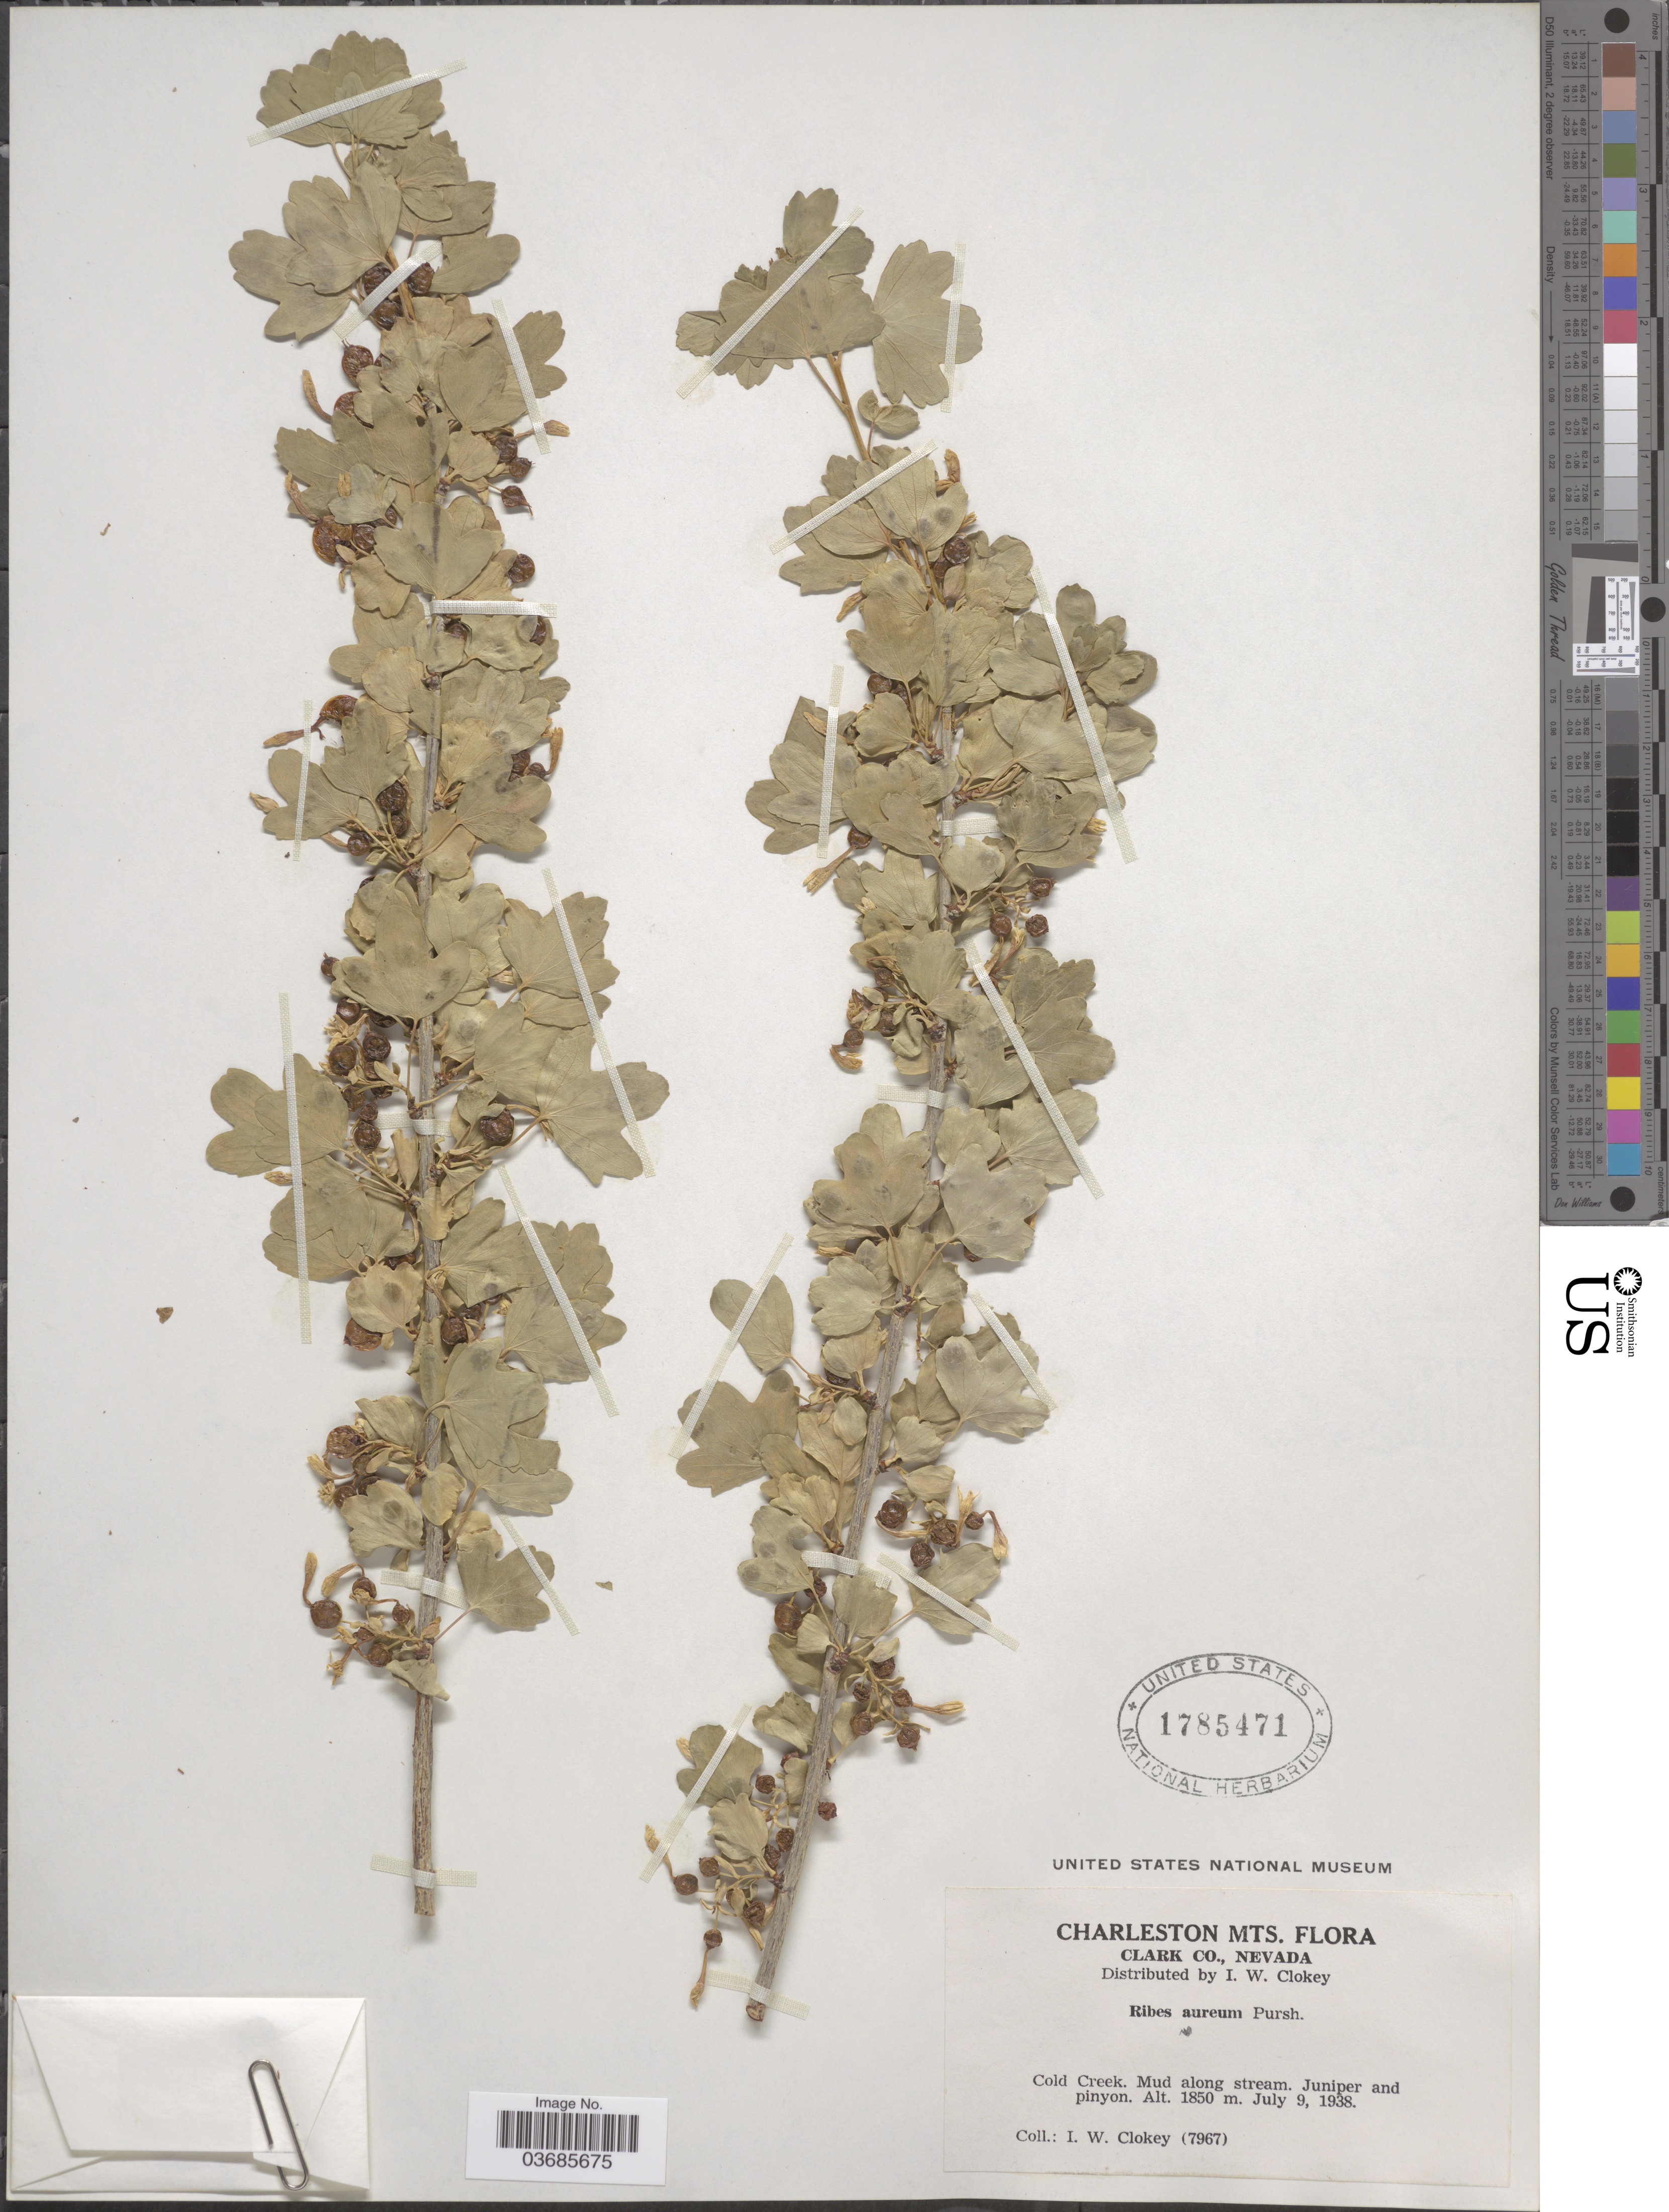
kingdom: Plantae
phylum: Tracheophyta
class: Magnoliopsida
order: Saxifragales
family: Grossulariaceae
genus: Ribes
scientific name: Ribes aureum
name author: Pursh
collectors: I. W. Clokey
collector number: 7967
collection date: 1938-07-09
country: United States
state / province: Nevada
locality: Charleston Mts. Clark Co. Cold Creek. Mud along stream.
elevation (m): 1850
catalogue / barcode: US 1785471